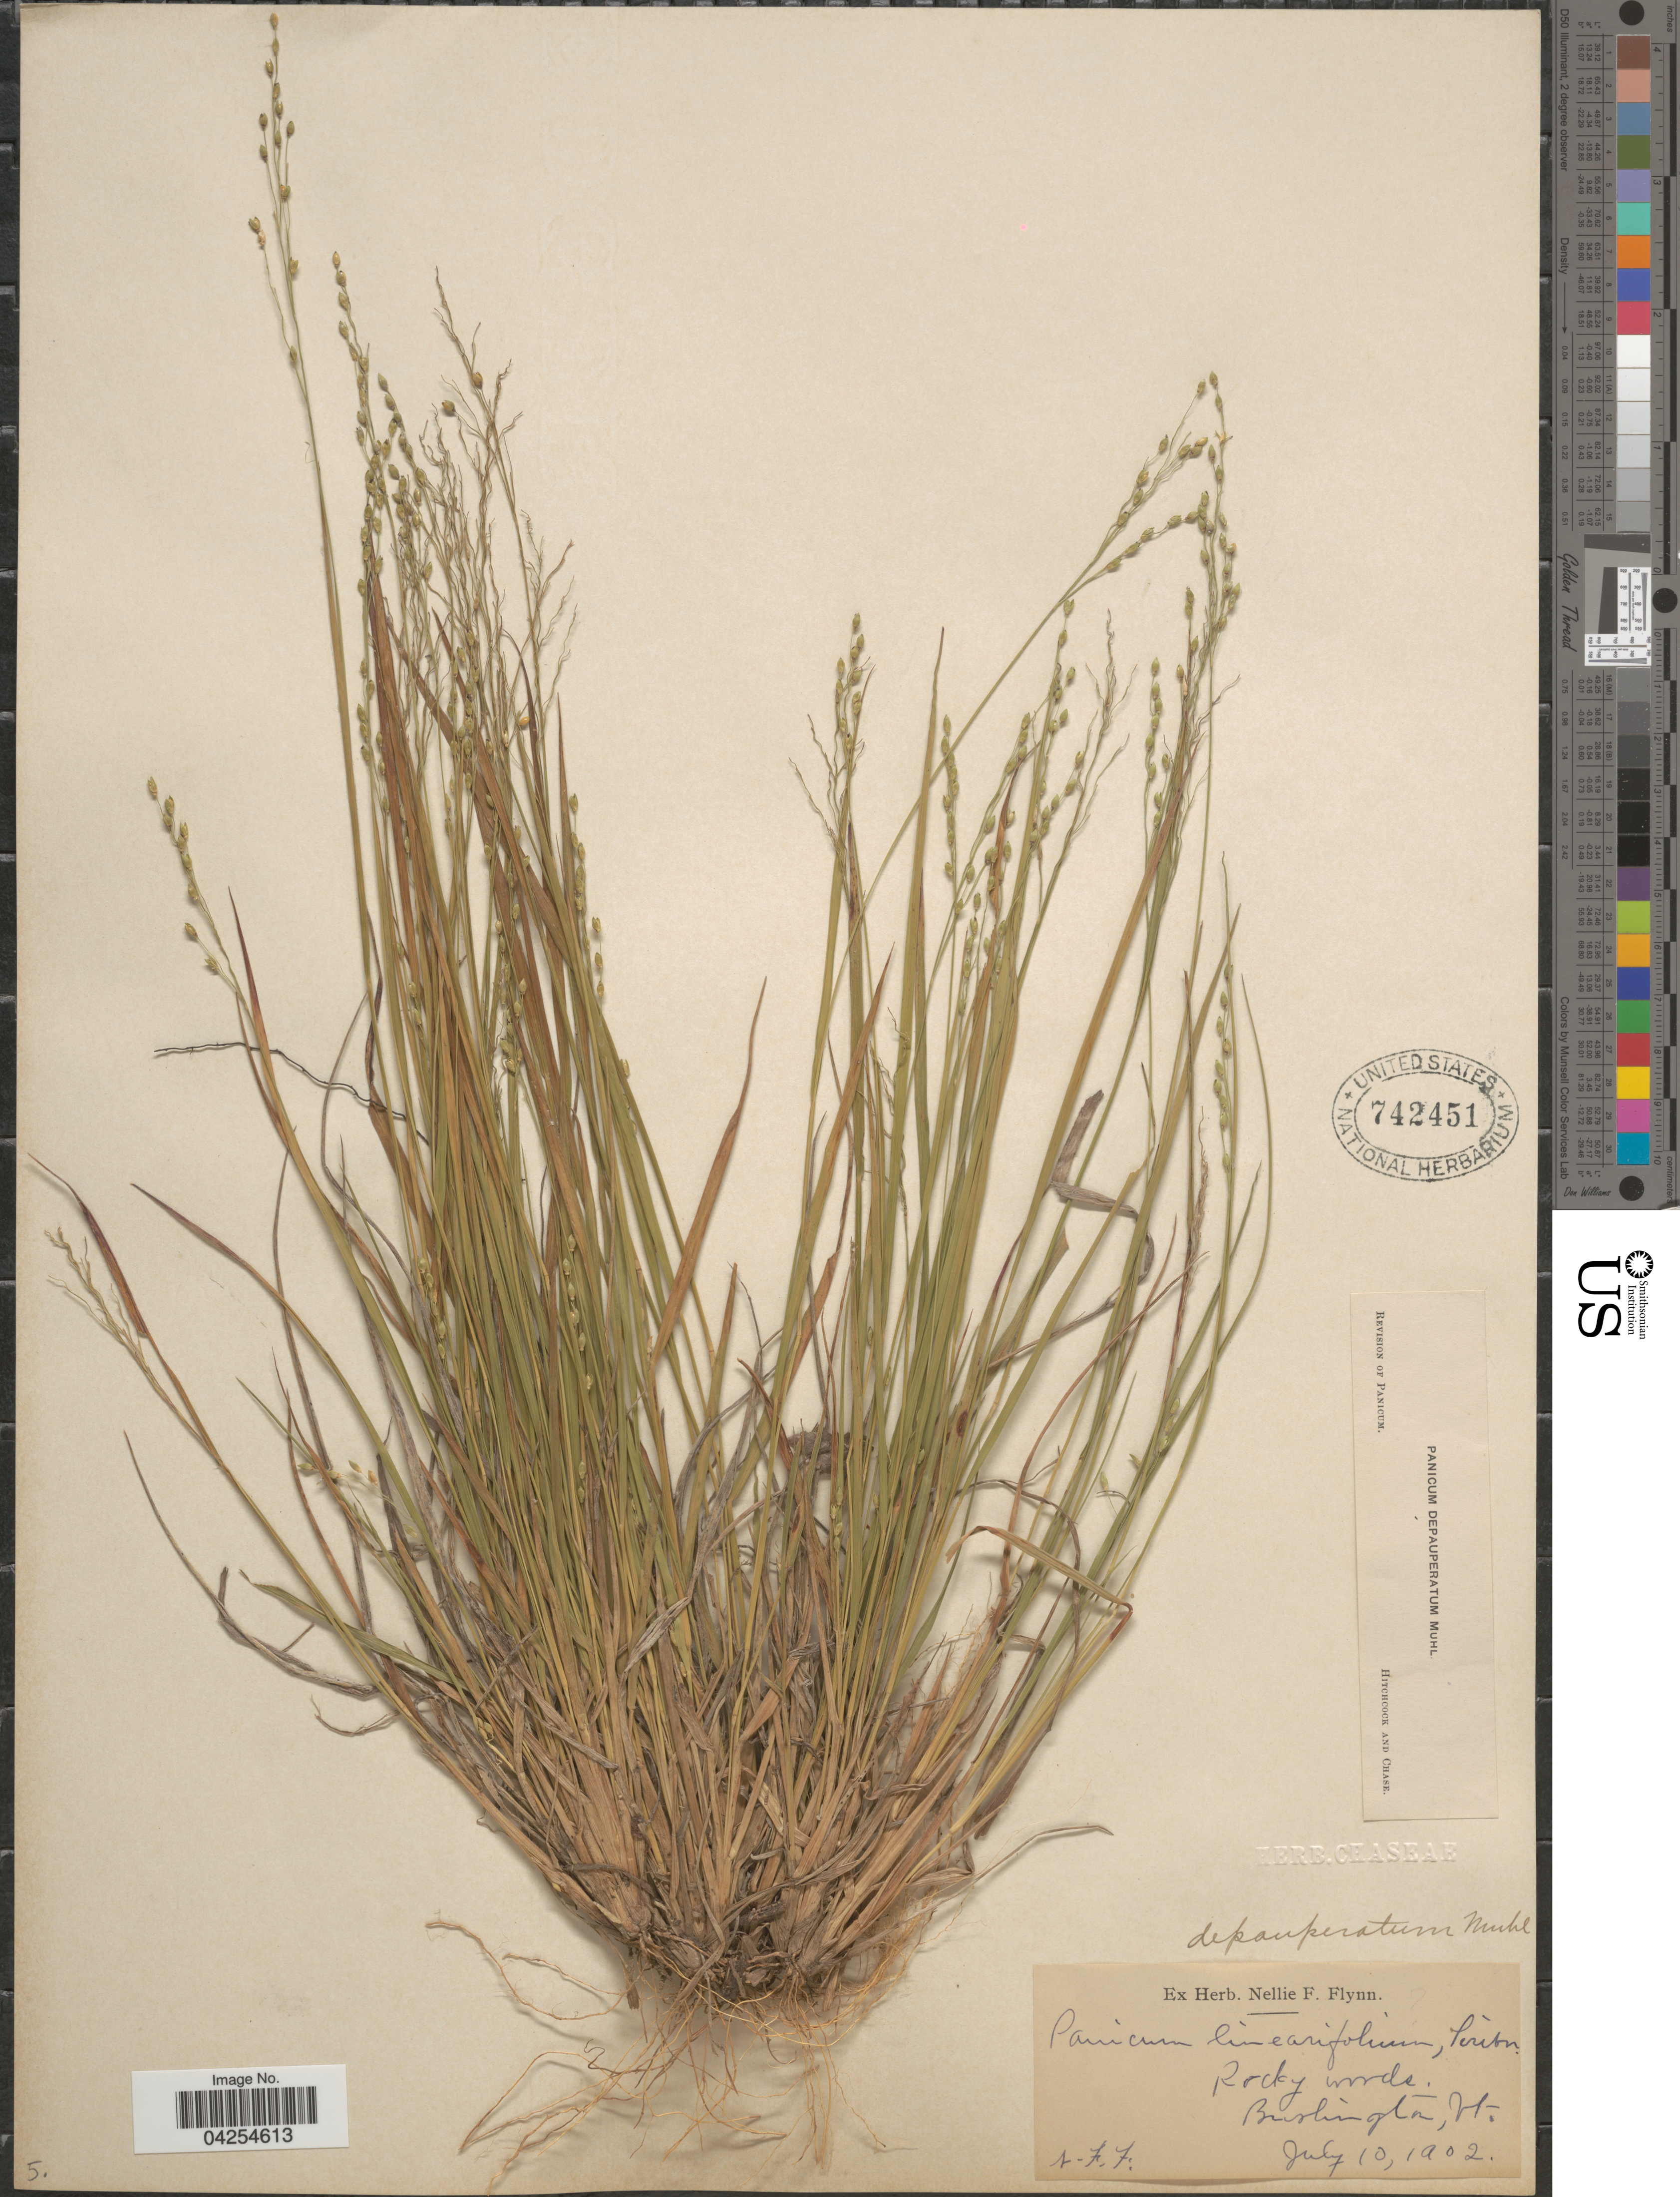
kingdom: Plantae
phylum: Tracheophyta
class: Liliopsida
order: Poales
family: Poaceae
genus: Dichanthelium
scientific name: Dichanthelium depauperatum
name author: (Muhl.) Gould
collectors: N. Flynn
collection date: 1902-07-10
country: United States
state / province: Vermont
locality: Rocky woods. Burlington.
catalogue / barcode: US 742451